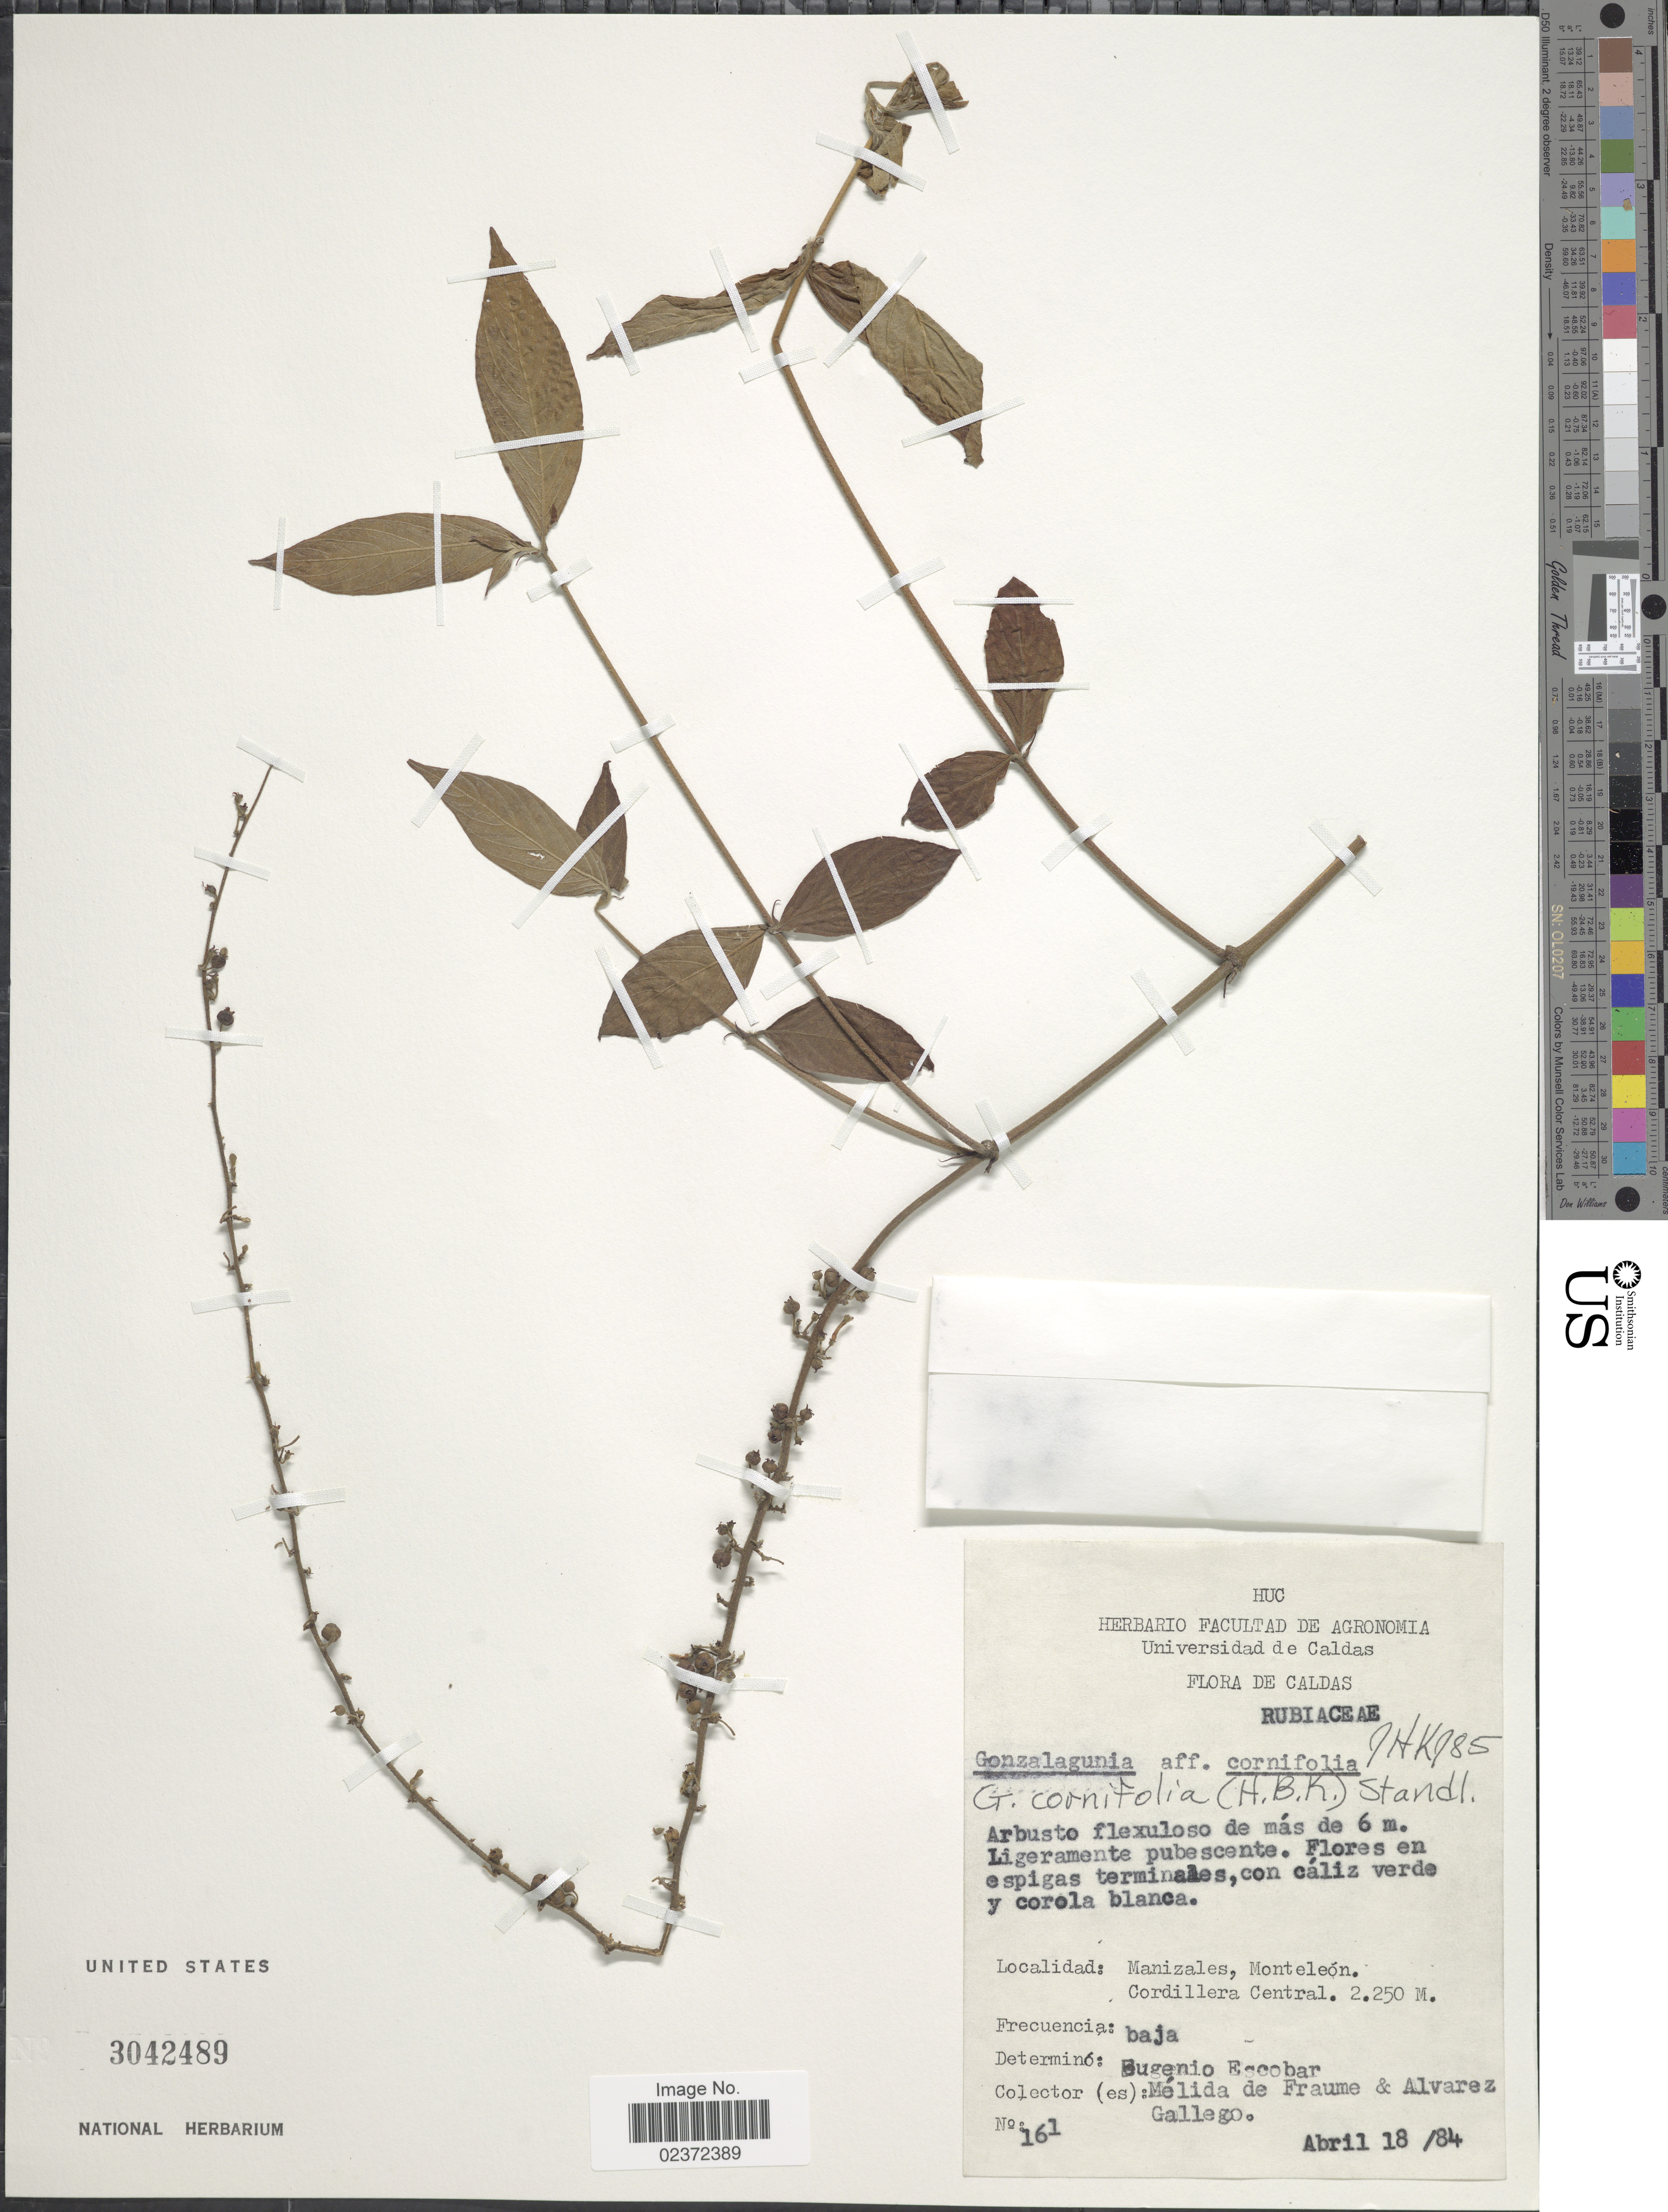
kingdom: Plantae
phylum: Tracheophyta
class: Magnoliopsida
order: Gentianales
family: Rubiaceae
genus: Gonzalagunia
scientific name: Gonzalagunia cornifolia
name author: (Kunth) Standl.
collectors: M. Fraume, -- Alvarez & -. Gallego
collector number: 161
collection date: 1984-04-18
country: Colombia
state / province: Caldas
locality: Manizales, Monteleón, Cordillera Central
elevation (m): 2250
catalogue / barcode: US 3042489